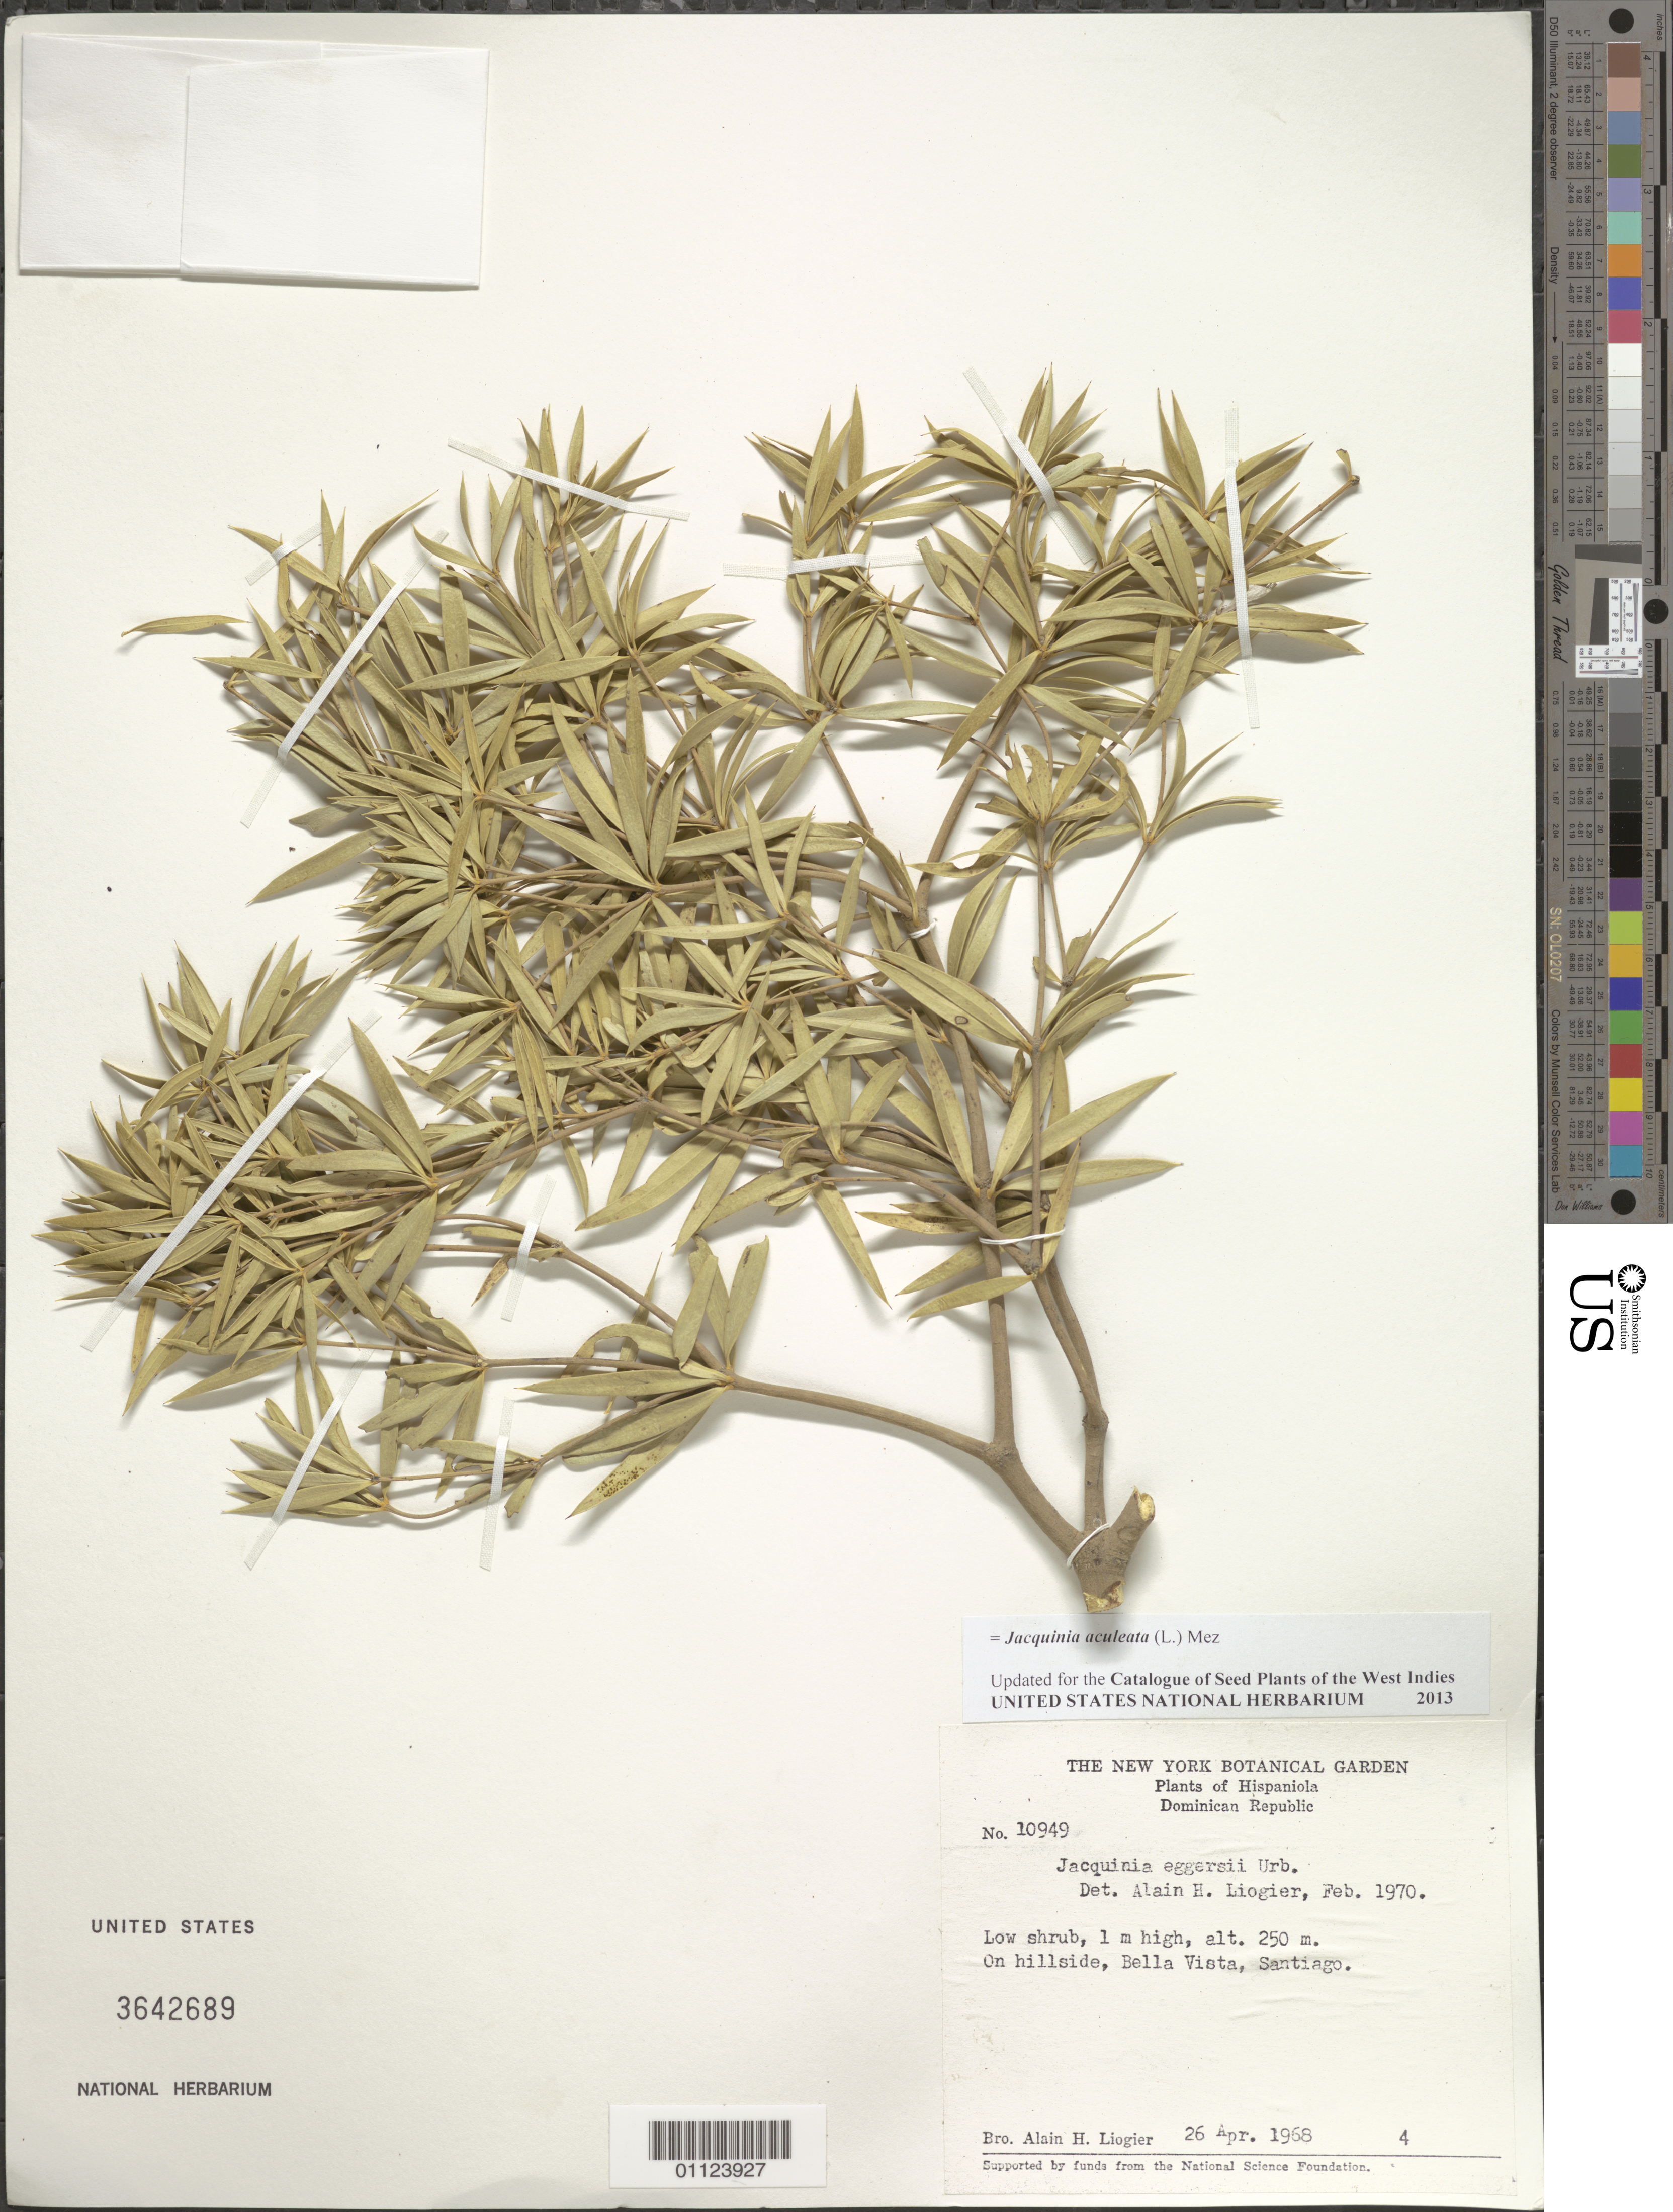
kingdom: Plantae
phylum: Tracheophyta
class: Magnoliopsida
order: Ericales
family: Primulaceae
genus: Jacquinia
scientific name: Jacquinia aculeata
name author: (L.) Mez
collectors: A. H. Liogier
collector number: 10949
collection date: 1968-04-26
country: Dominican Republic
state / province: Santiago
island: Hispaniola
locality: Bella Vista, Santiago.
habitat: On hillside.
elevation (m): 250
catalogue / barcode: US 3642689